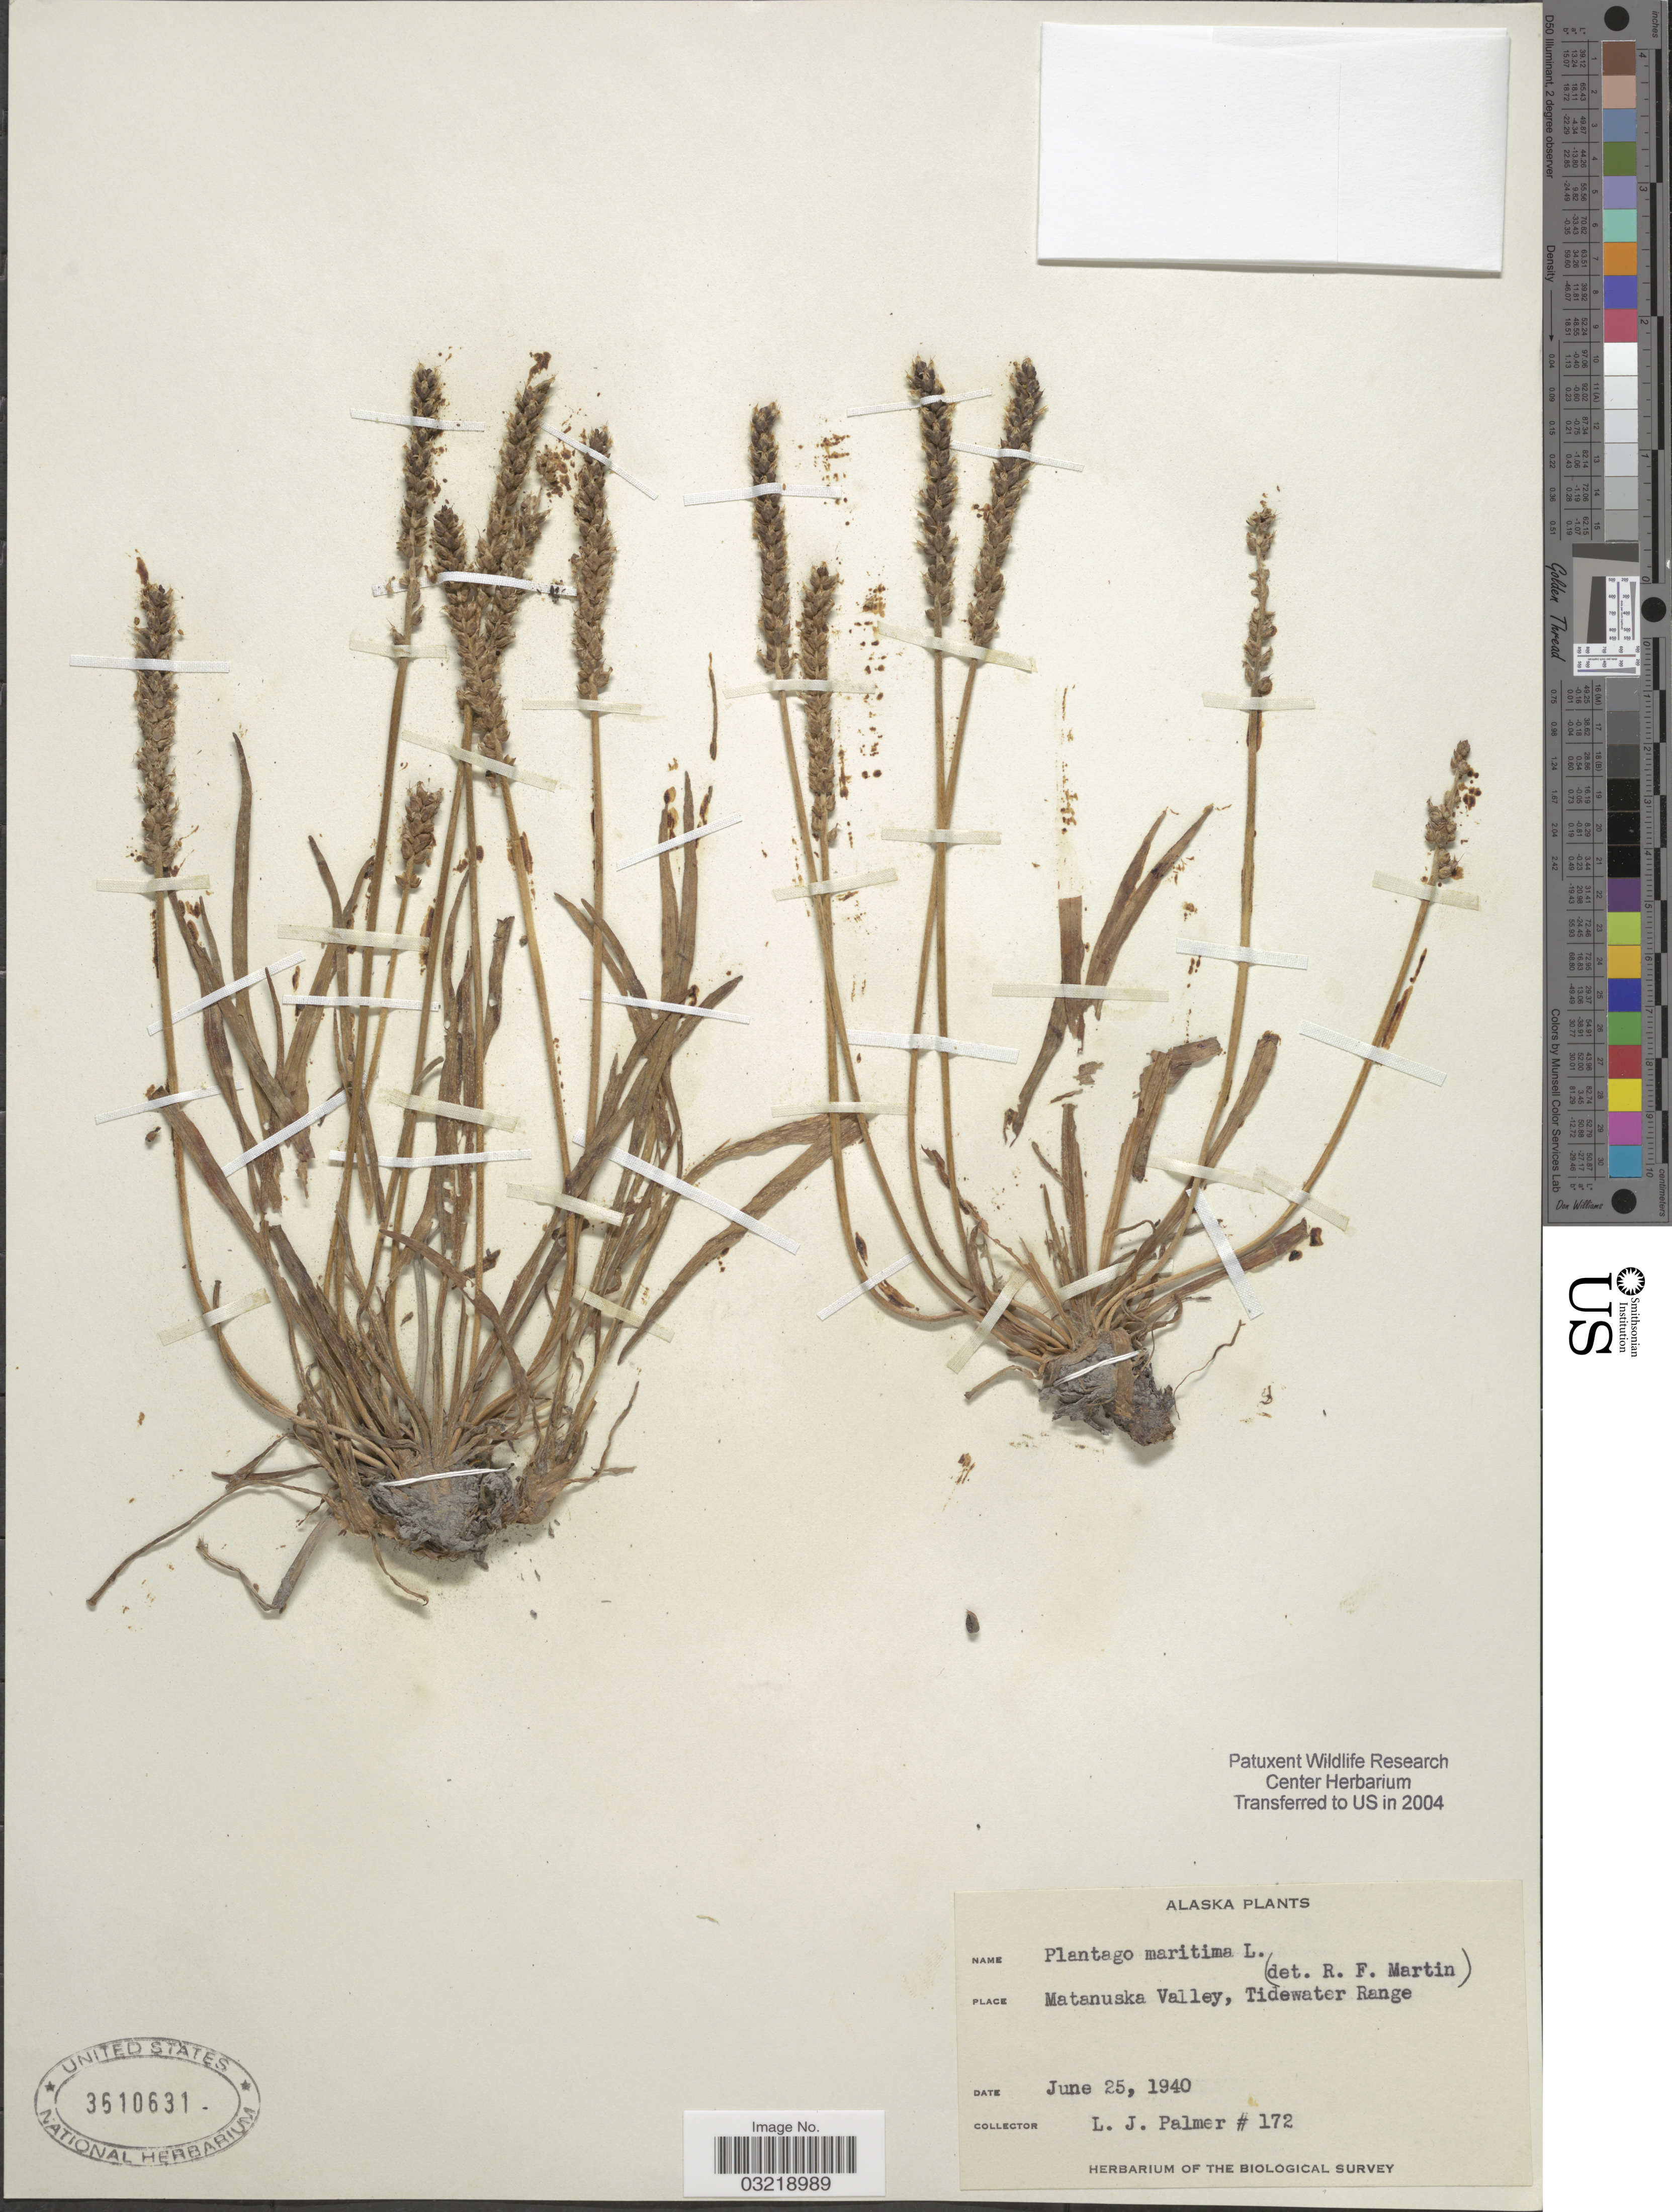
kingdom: Plantae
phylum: Tracheophyta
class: Magnoliopsida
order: Lamiales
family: Plantaginaceae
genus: Plantago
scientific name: Plantago maritima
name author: L.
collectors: L. J. Palmer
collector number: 172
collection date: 1940-06-25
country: United States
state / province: Alaska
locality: Matanuska Valley, Tidewater Range.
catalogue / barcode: US 3610631